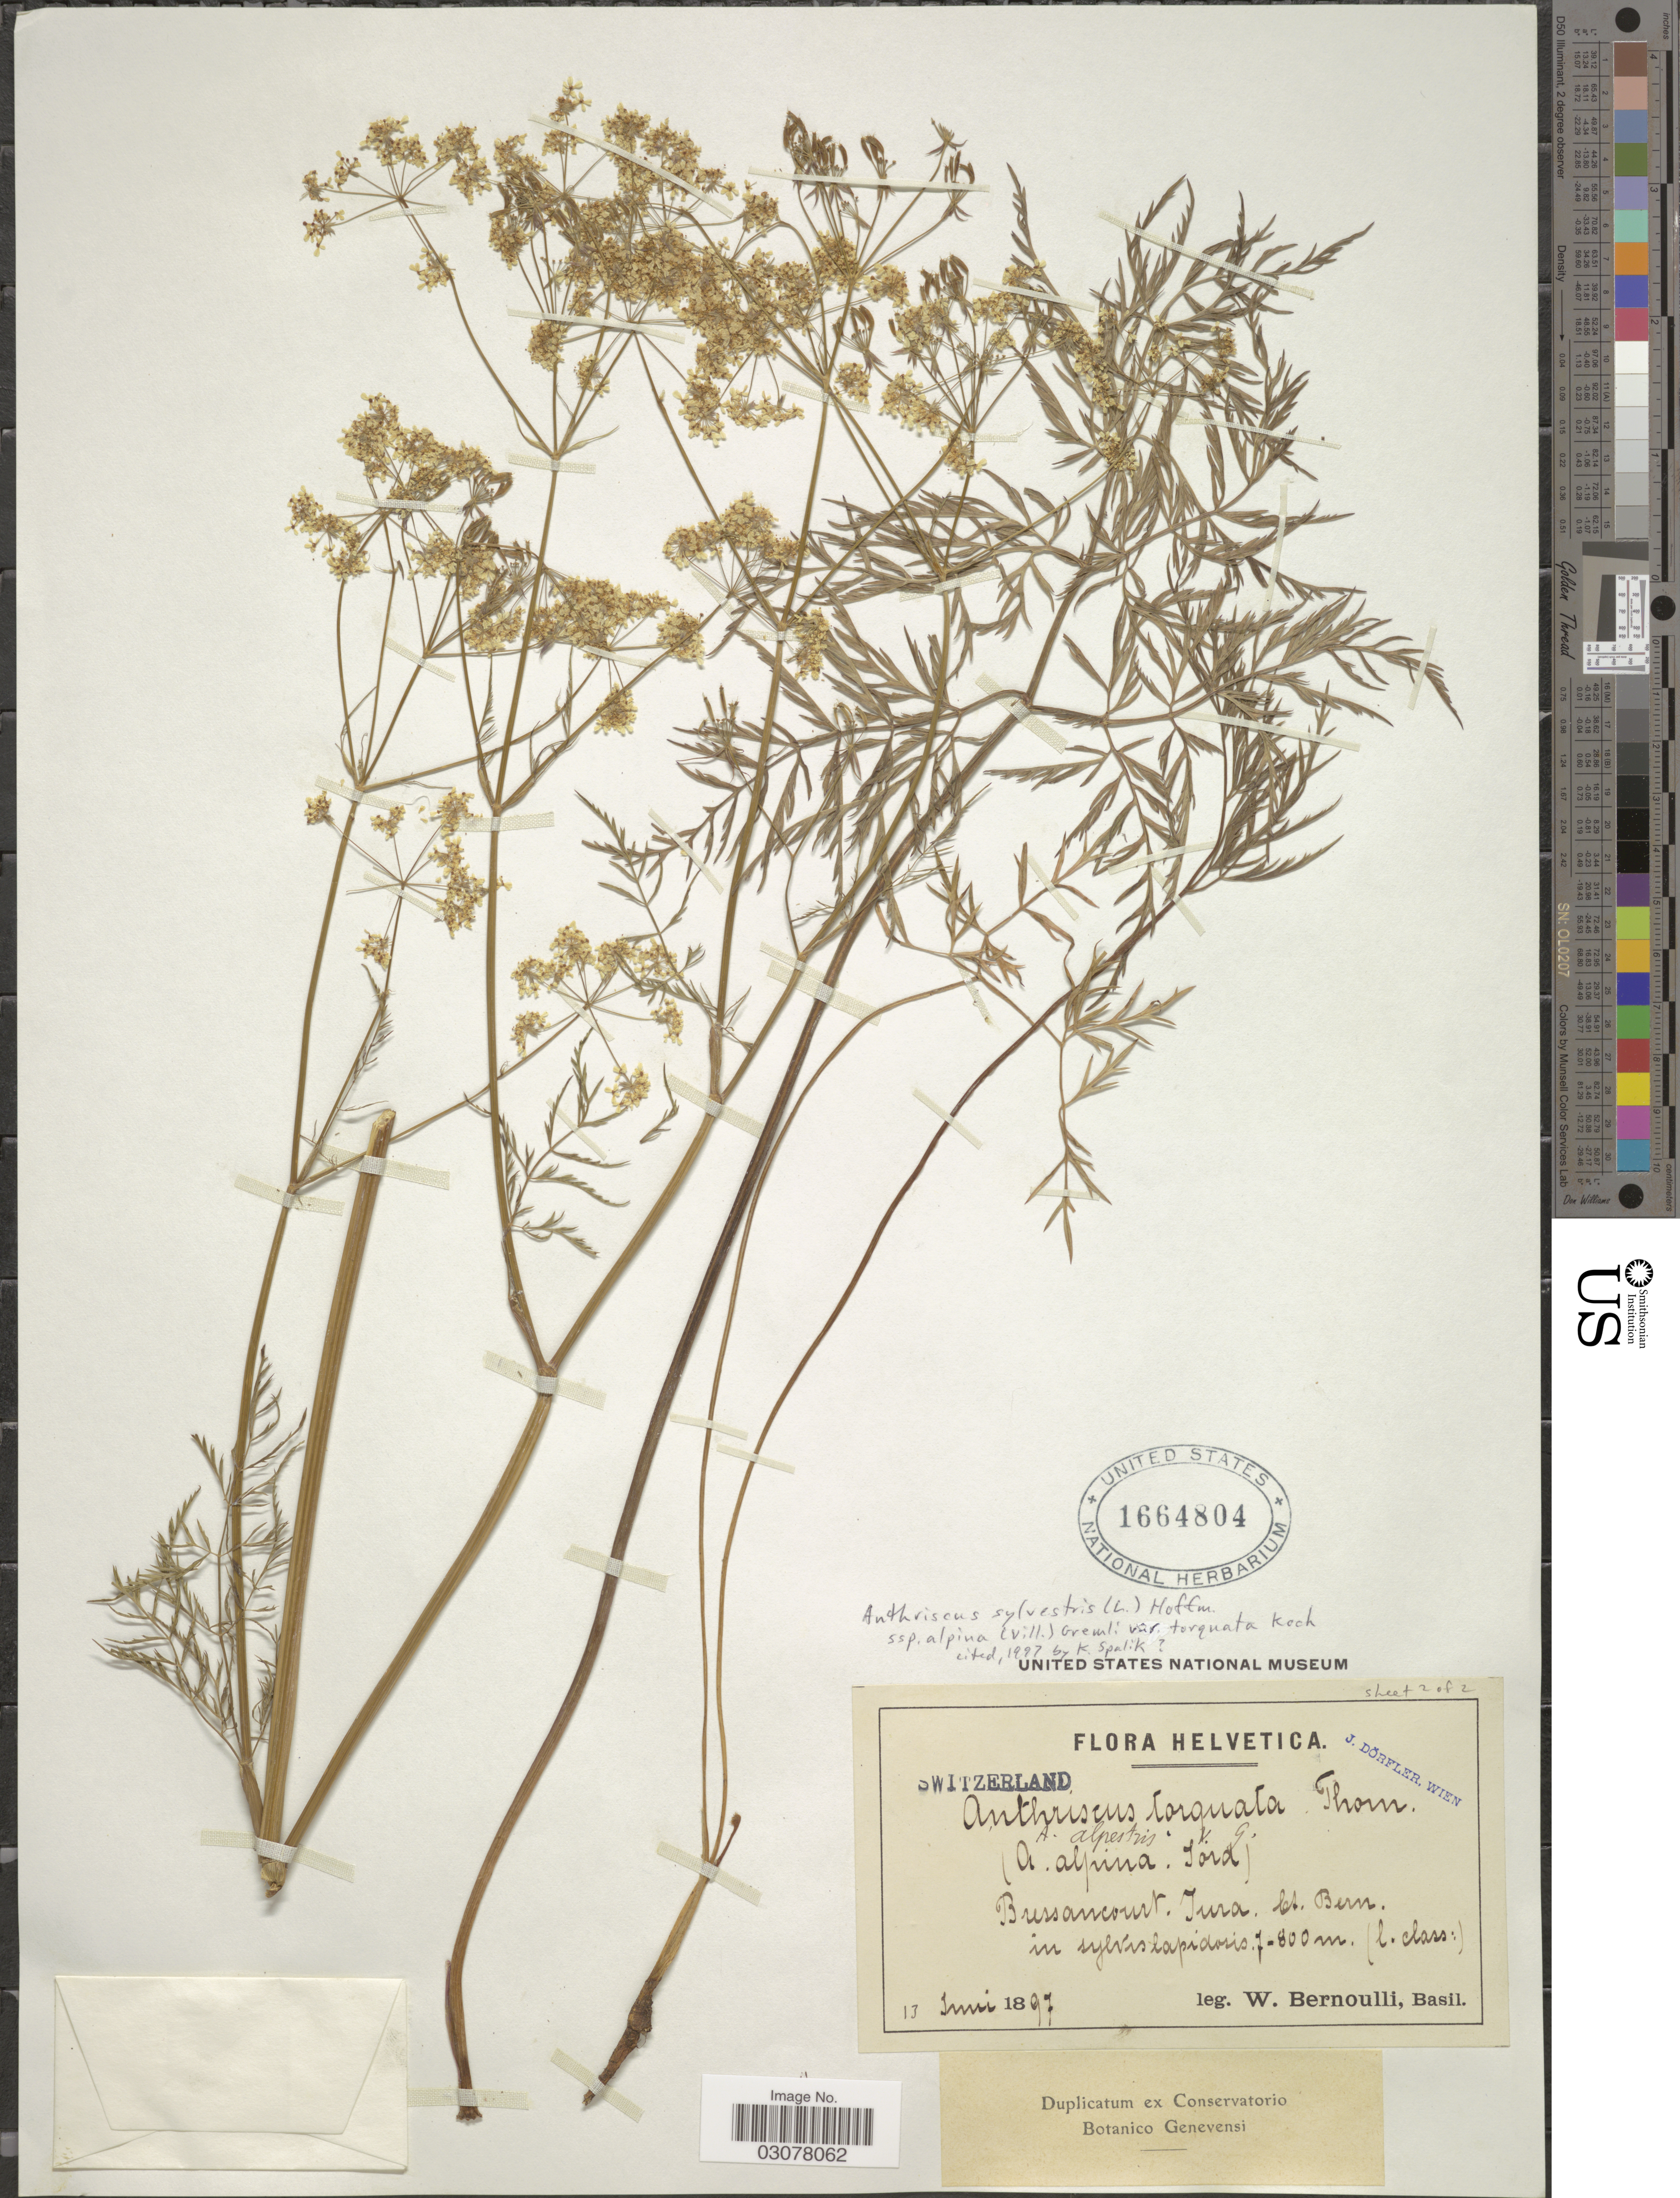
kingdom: Plantae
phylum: Tracheophyta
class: Magnoliopsida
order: Apiales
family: Apiaceae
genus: Anthriscus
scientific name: Anthriscus sylvestris var. torquatus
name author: E. Thomas ex W.D.J. Koch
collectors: W. Bernoulli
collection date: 1897-06-13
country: Switzerland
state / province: Jura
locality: Helvetica. Bressaucourt.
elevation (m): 700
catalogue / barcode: US 1664804